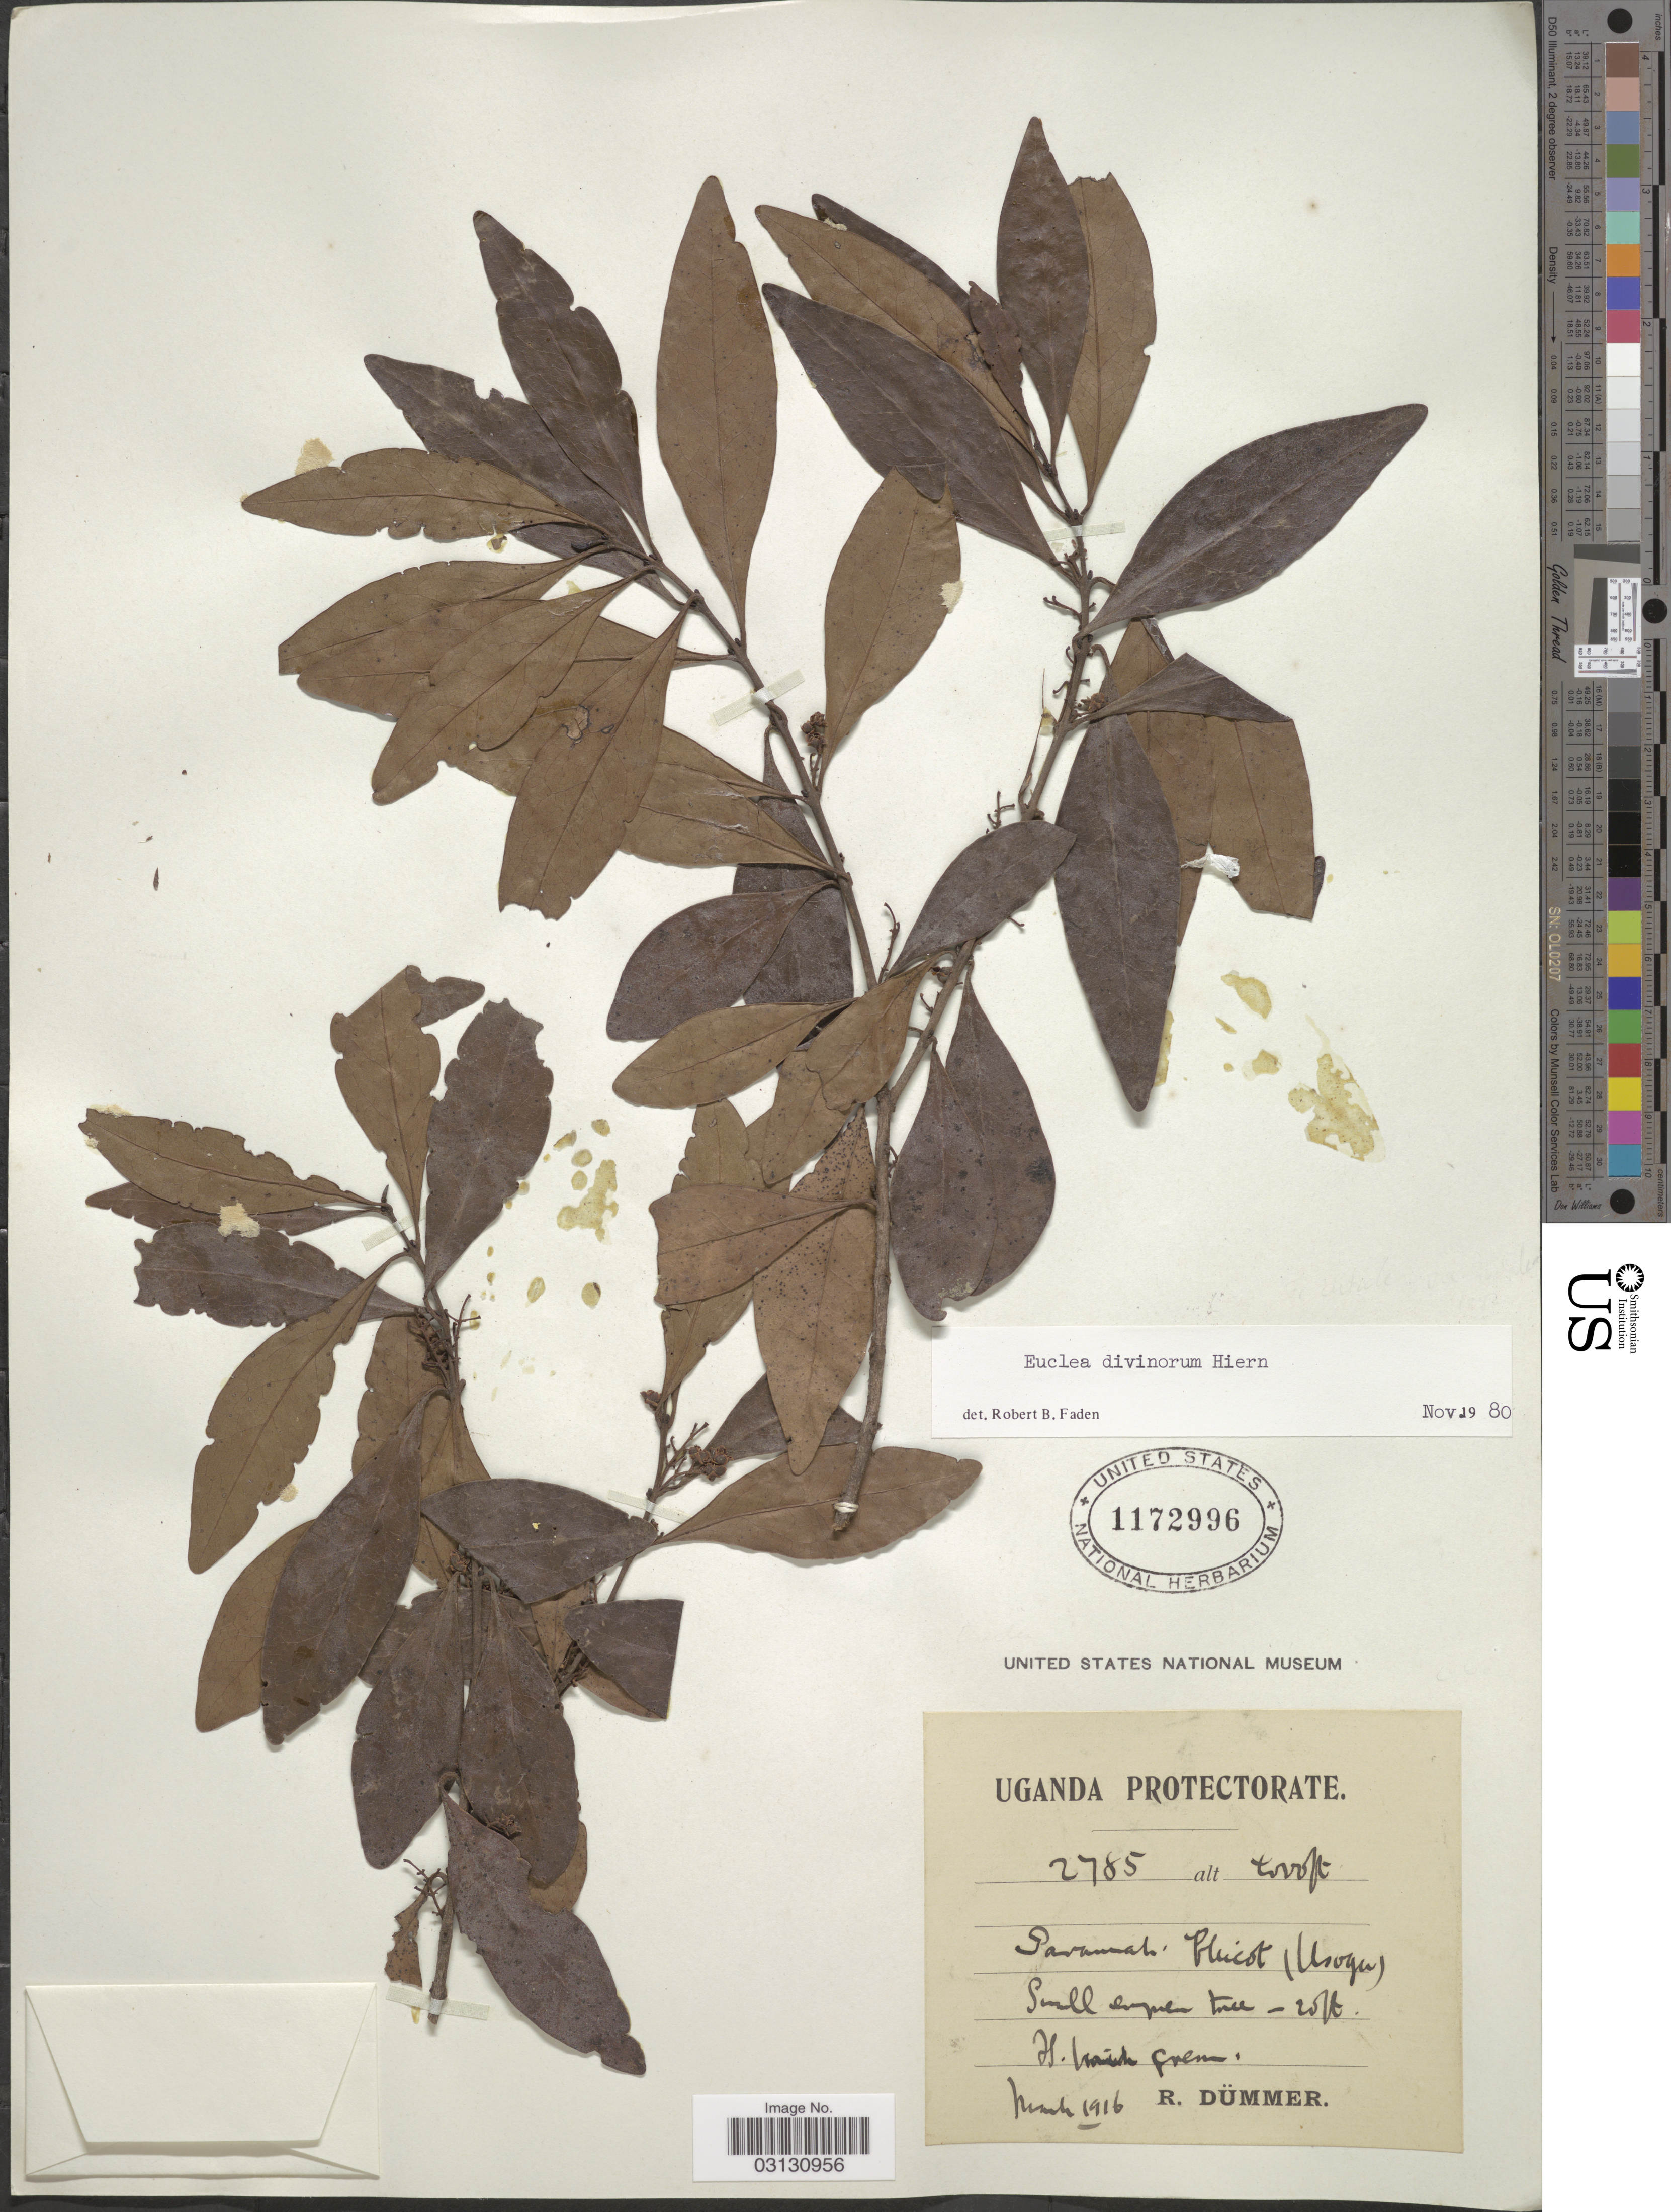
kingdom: Plantae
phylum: Tracheophyta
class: Magnoliopsida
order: Ericales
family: Ebenaceae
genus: Euclea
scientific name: Euclea divinorum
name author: Hiern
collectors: R. A. Dümmer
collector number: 2785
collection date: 1916-03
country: Uganda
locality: Uganda Protectorate. Savannah. Pluicot [interpreted] (Usogu).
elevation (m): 1219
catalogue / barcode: US 1172996